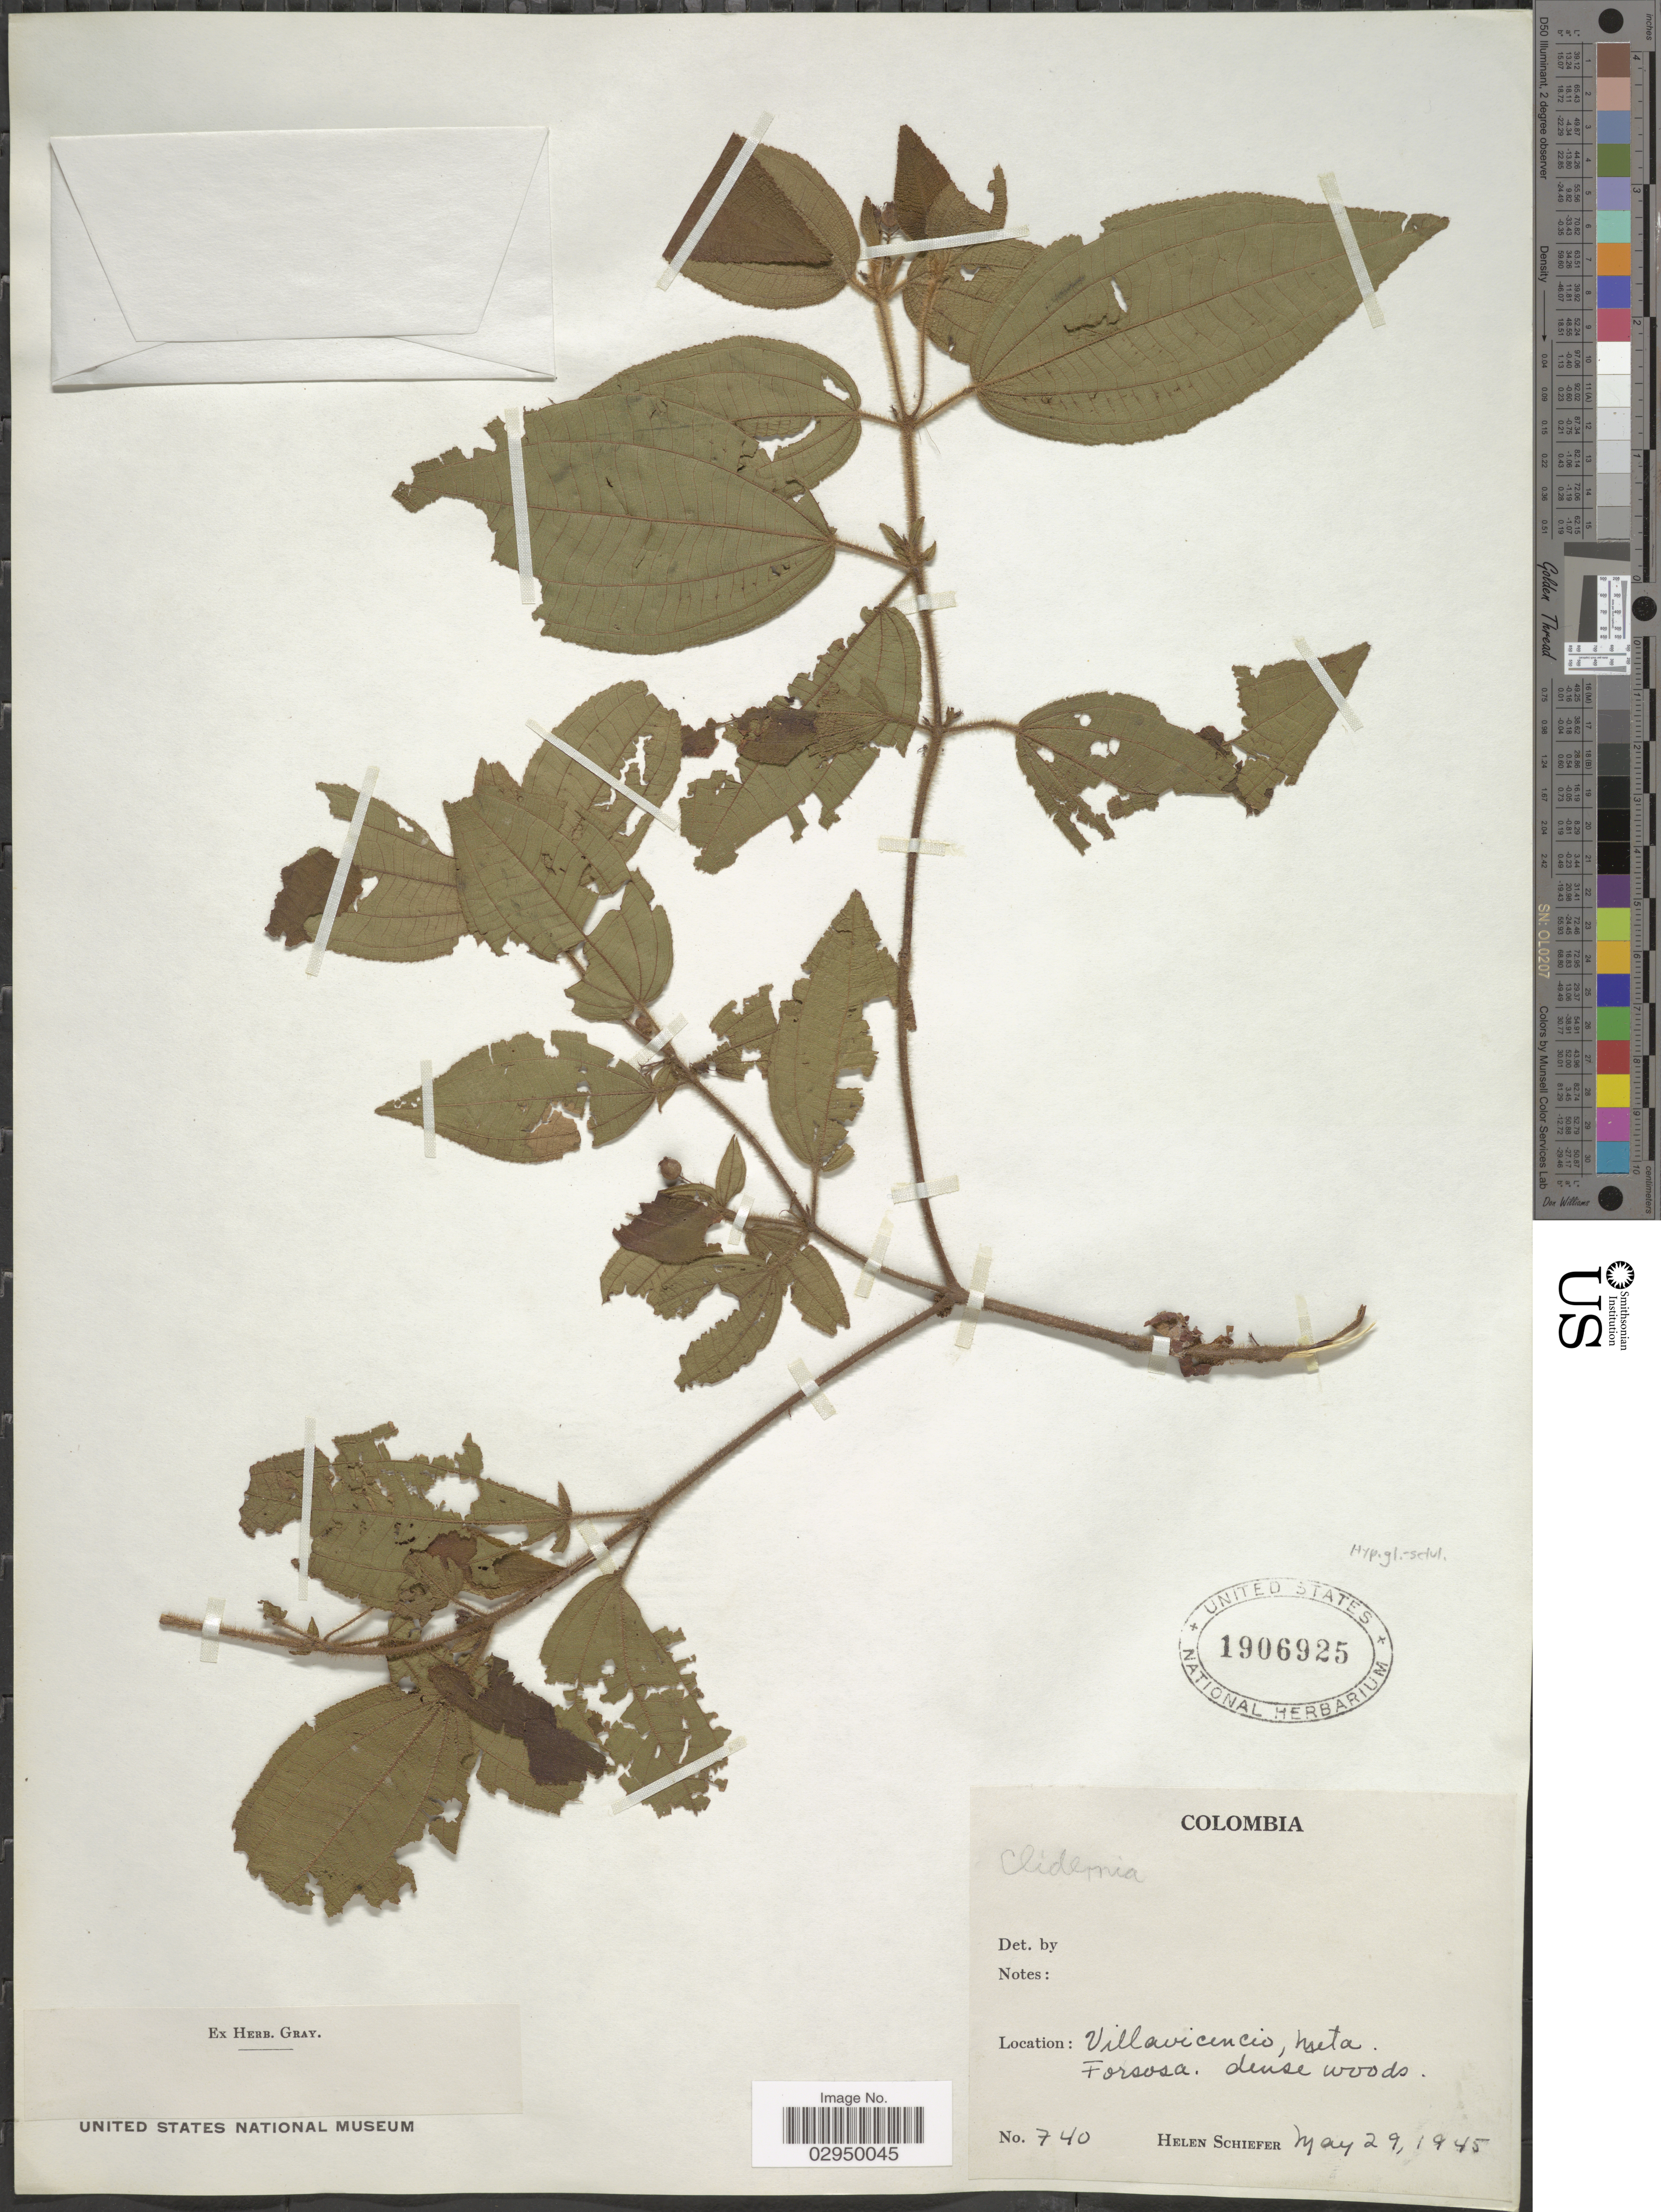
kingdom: Plantae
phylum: Tracheophyta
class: Magnoliopsida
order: Myrtales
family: Melastomataceae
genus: Clidemia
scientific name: Clidemia ulei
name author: Pilg.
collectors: H. Schiefer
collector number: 740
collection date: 1945-05-29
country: Colombia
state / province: Meta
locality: Villavicencio. Forsosa [interpreted], dense woods.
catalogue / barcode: US 1906925